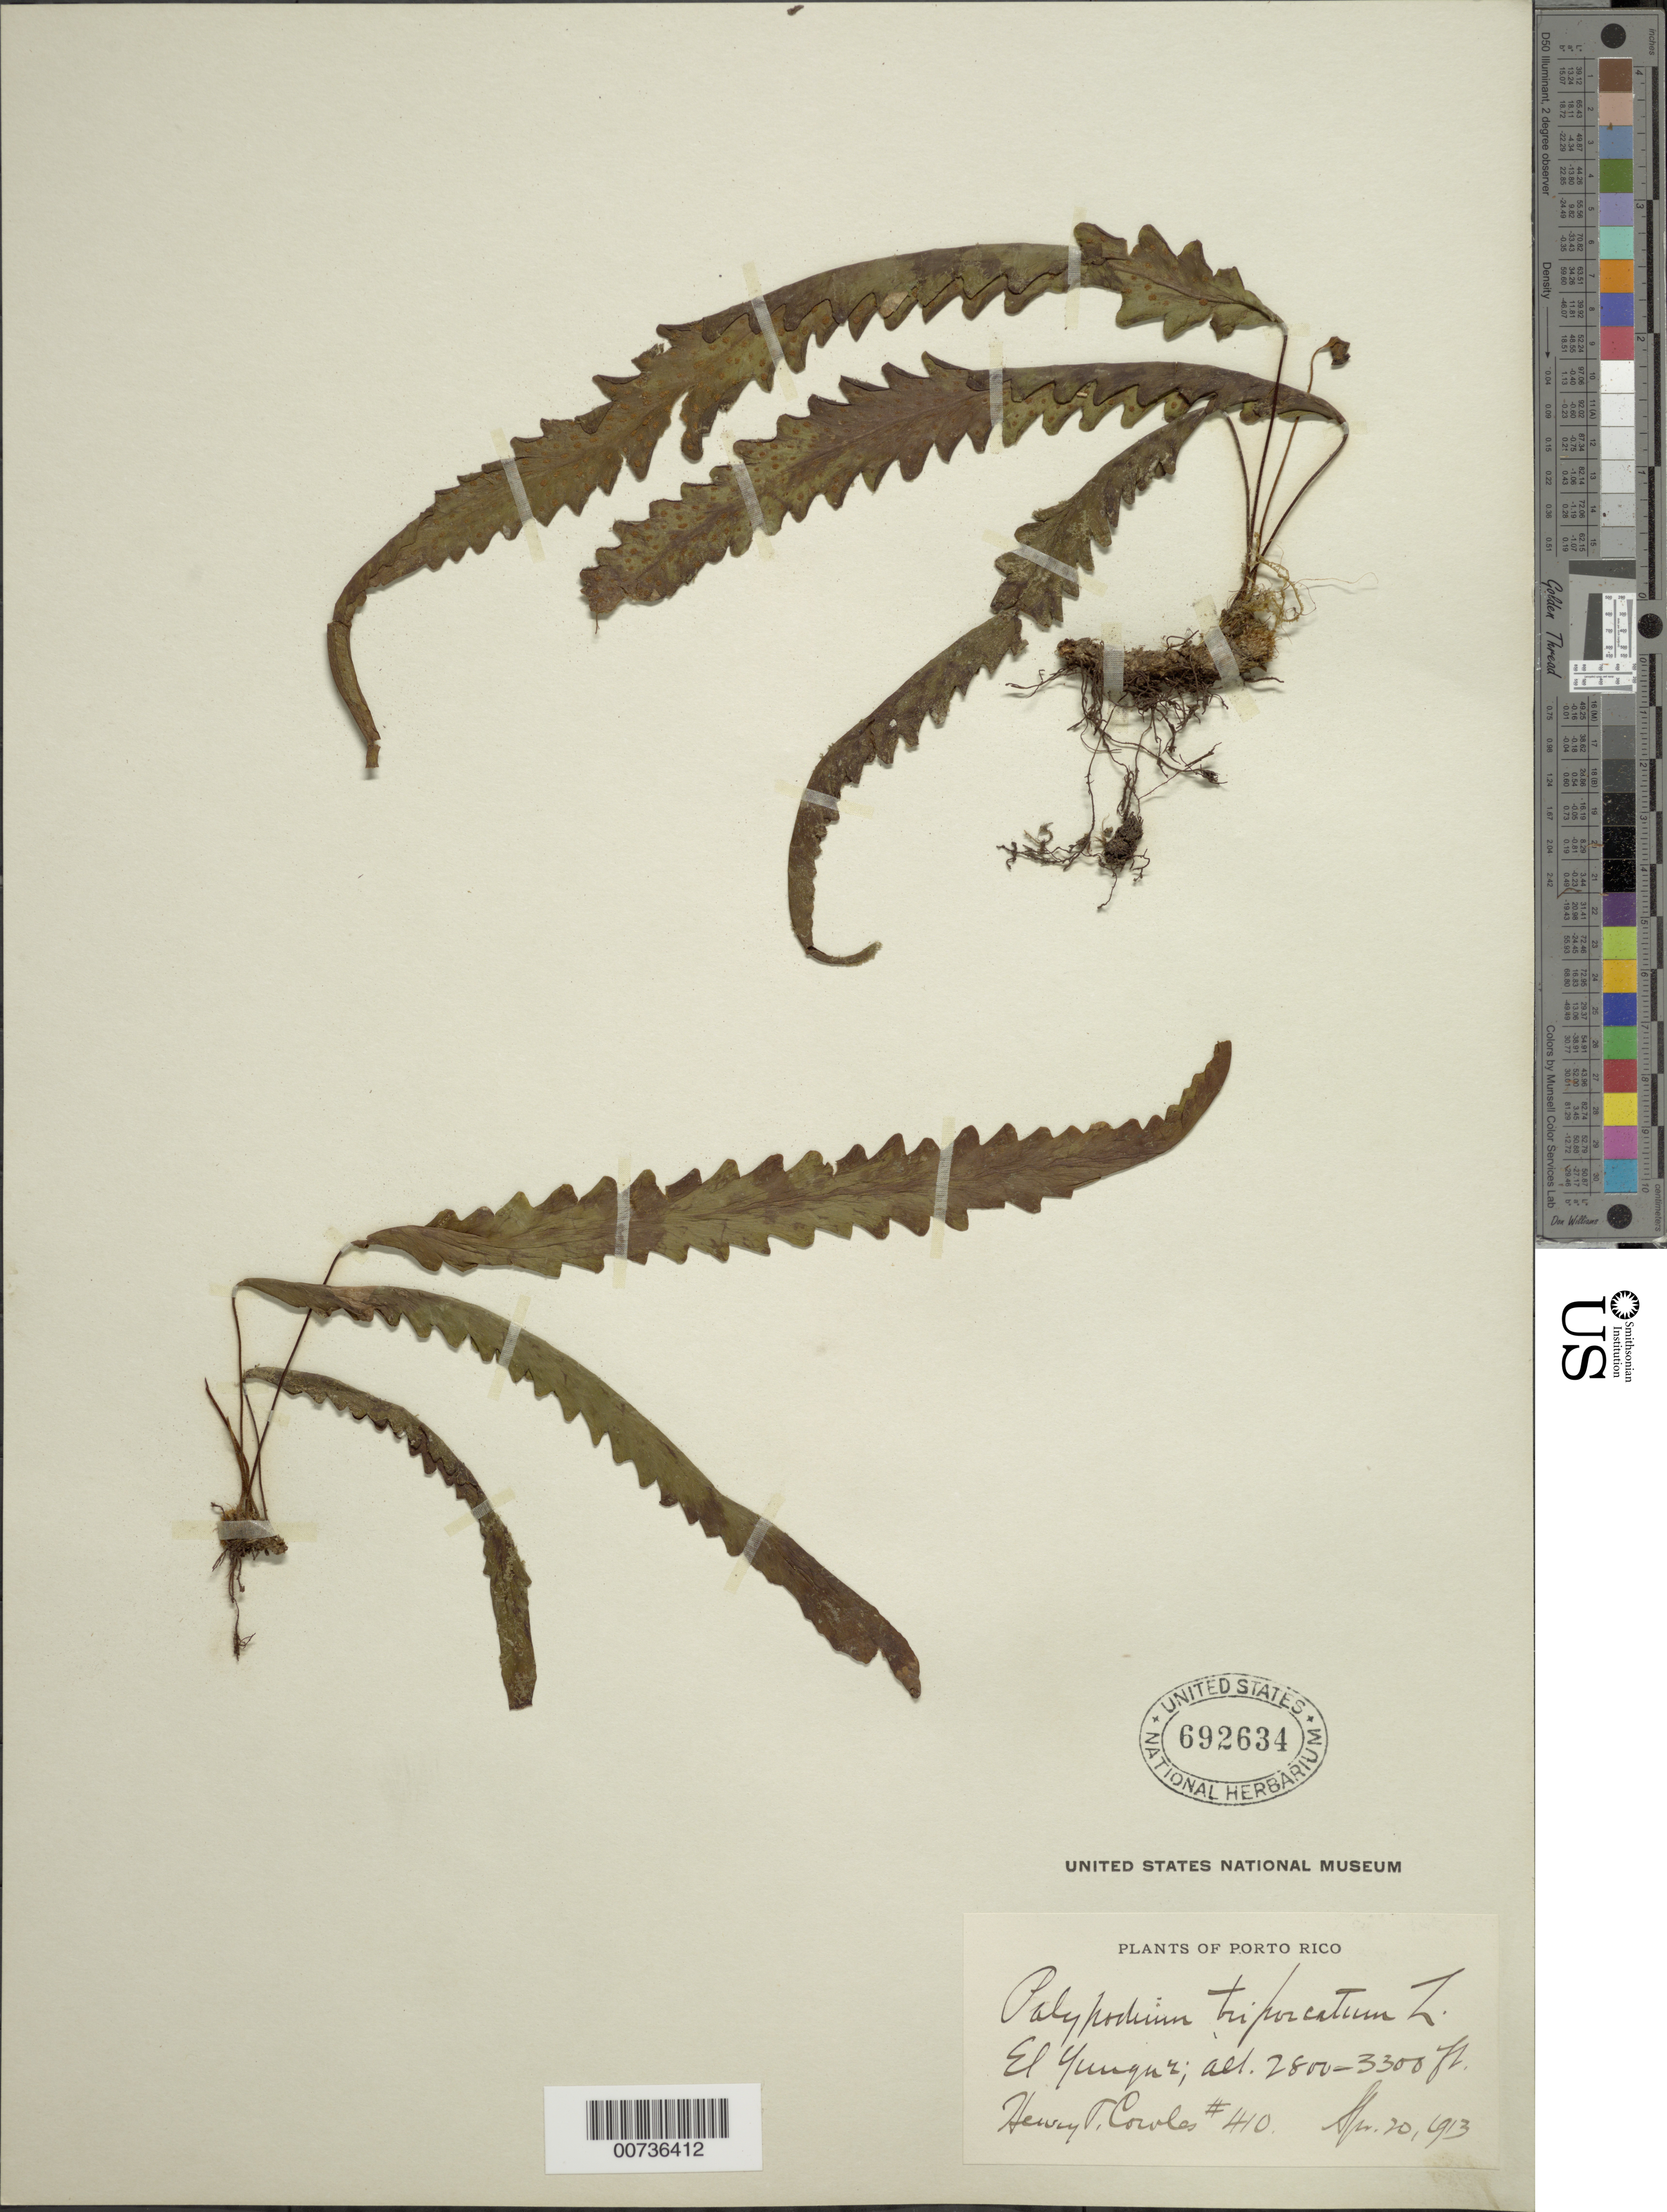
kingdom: Plantae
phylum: Tracheophyta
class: Polypodiopsida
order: Polypodiales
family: Polypodiaceae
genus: Enterosora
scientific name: Enterosora trifurcata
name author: (L.) L.E. Bishop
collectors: H. Coroles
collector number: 410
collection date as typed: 20 Apr 1913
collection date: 1913-04-20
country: Puerto Rico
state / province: Río Grande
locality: El Yunque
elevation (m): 853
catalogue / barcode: US 692634